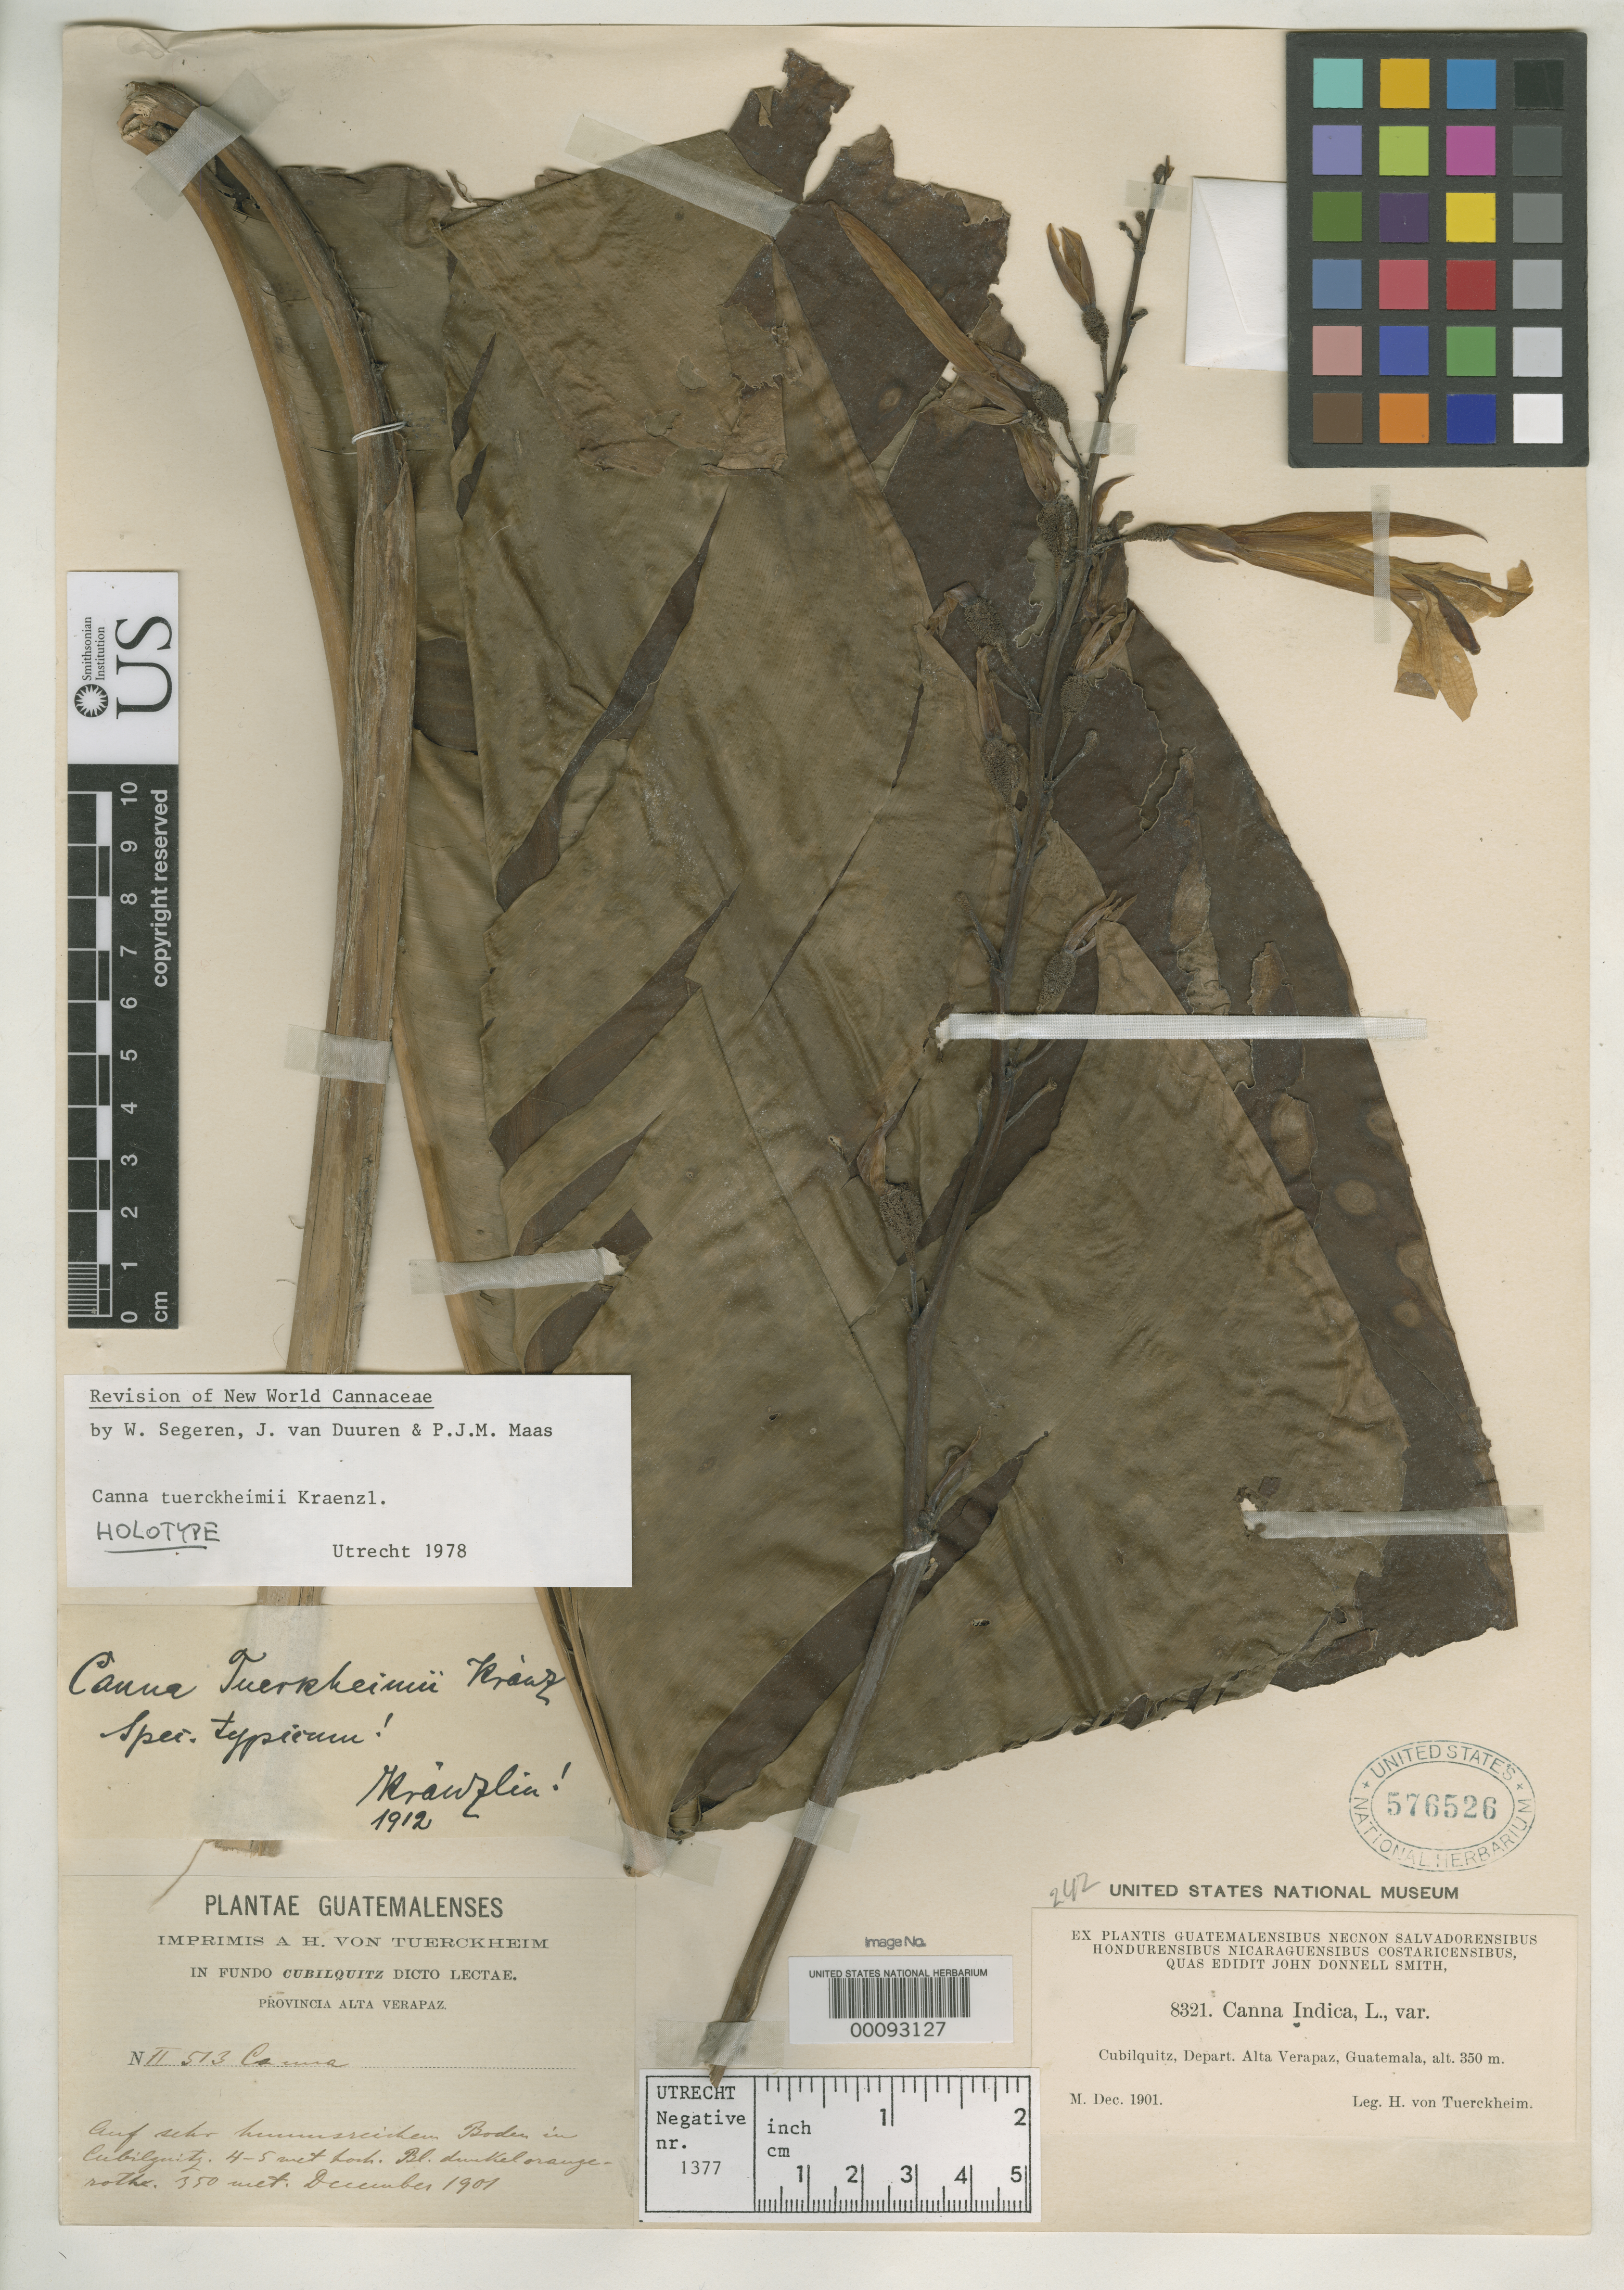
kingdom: Plantae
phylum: Tracheophyta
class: Liliopsida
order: Zingiberales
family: Cannaceae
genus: Canna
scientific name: Canna tuerckheimii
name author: Kraenzl. in Engl.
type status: Holotype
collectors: H. von Türckheim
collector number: J.D.S. 8321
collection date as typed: Dec 1901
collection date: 1901-12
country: Guatemala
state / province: Alta Verapaz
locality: Cubilquitz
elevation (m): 350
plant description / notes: Specimen bears original Tuerckheim label (numbered II 513) and annotated by Kraenzlin (1912) as "Spec. typicum!".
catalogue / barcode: US 576526